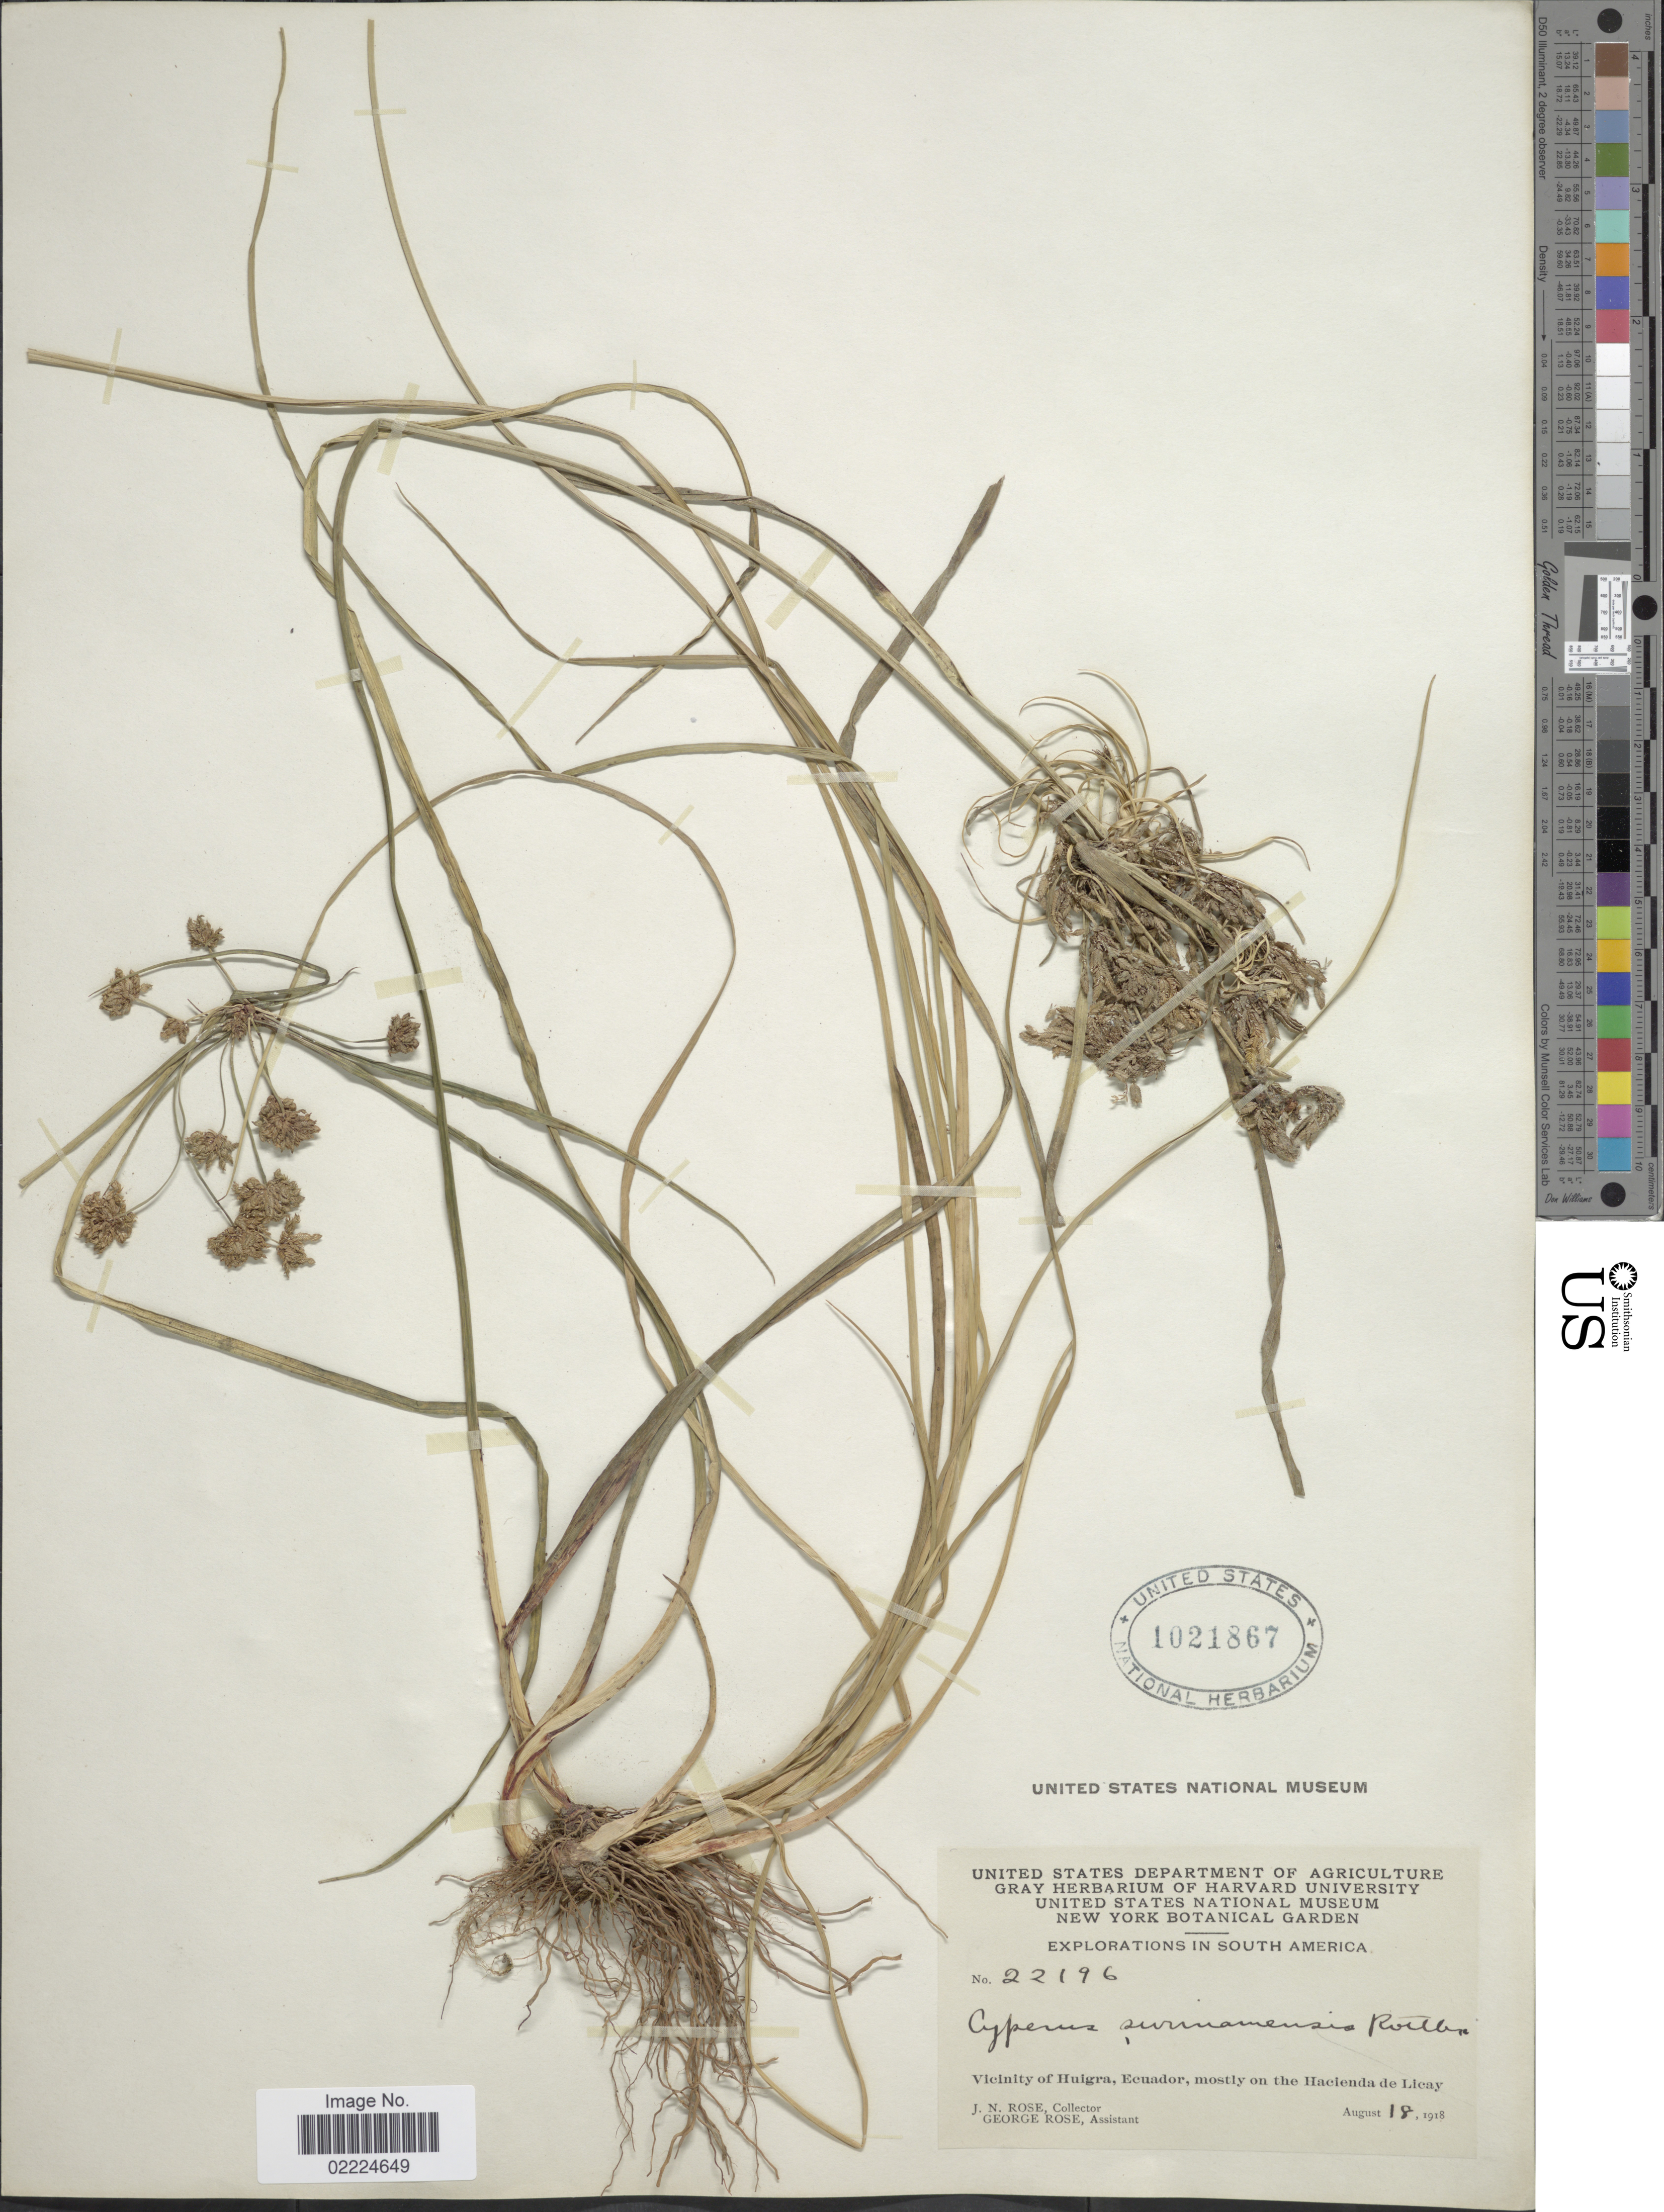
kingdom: Plantae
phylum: Tracheophyta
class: Liliopsida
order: Poales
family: Cyperaceae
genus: Cyperus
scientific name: Cyperus surinamensis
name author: Rottb.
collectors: J. N. Rose & G. Rose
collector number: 22196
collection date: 1918-08-18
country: Ecuador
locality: Vicinity of Huigra, mostly on the Hacienda de Licay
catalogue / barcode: US 1021867